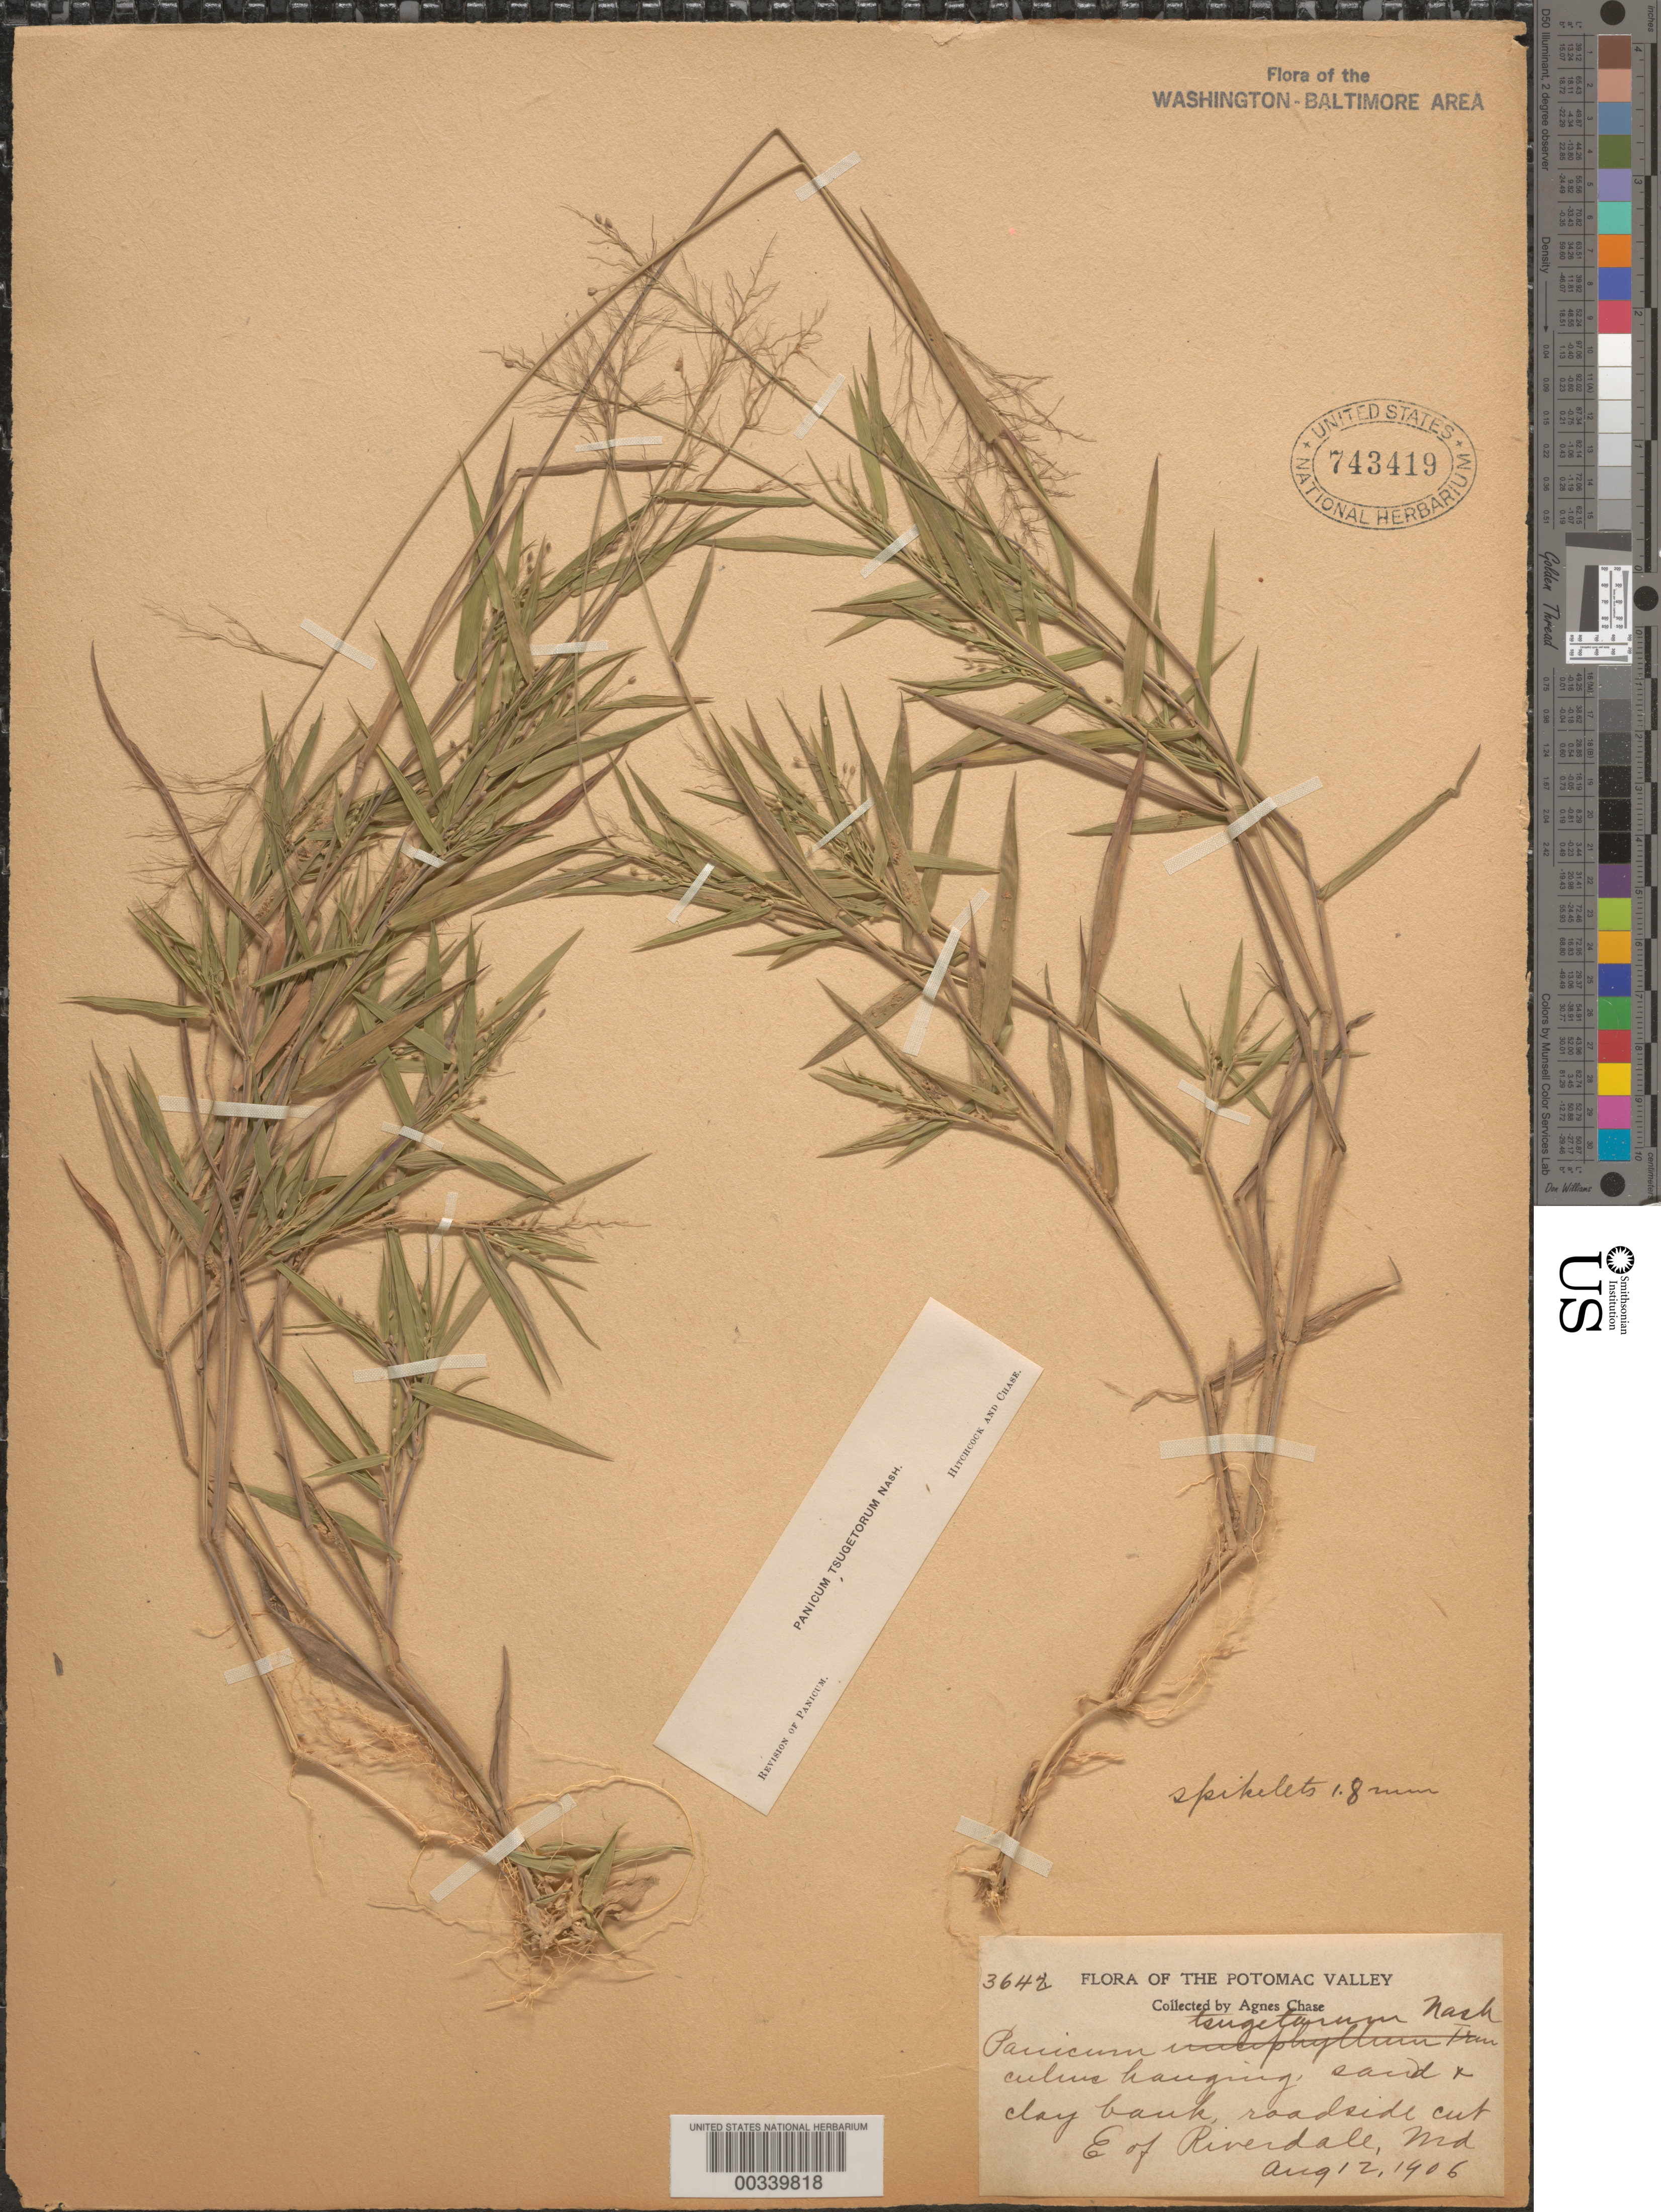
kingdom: Plantae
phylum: Tracheophyta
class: Liliopsida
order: Poales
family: Poaceae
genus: Dichanthelium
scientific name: Dichanthelium sabulorum var. patulum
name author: Nash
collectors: A. Chase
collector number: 3642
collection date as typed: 12 Aug 1906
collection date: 1906-08-12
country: United States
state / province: Maryland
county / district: Prince George's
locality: E of Riverdale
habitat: Sand and clay bank, roadside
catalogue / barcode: US 743419